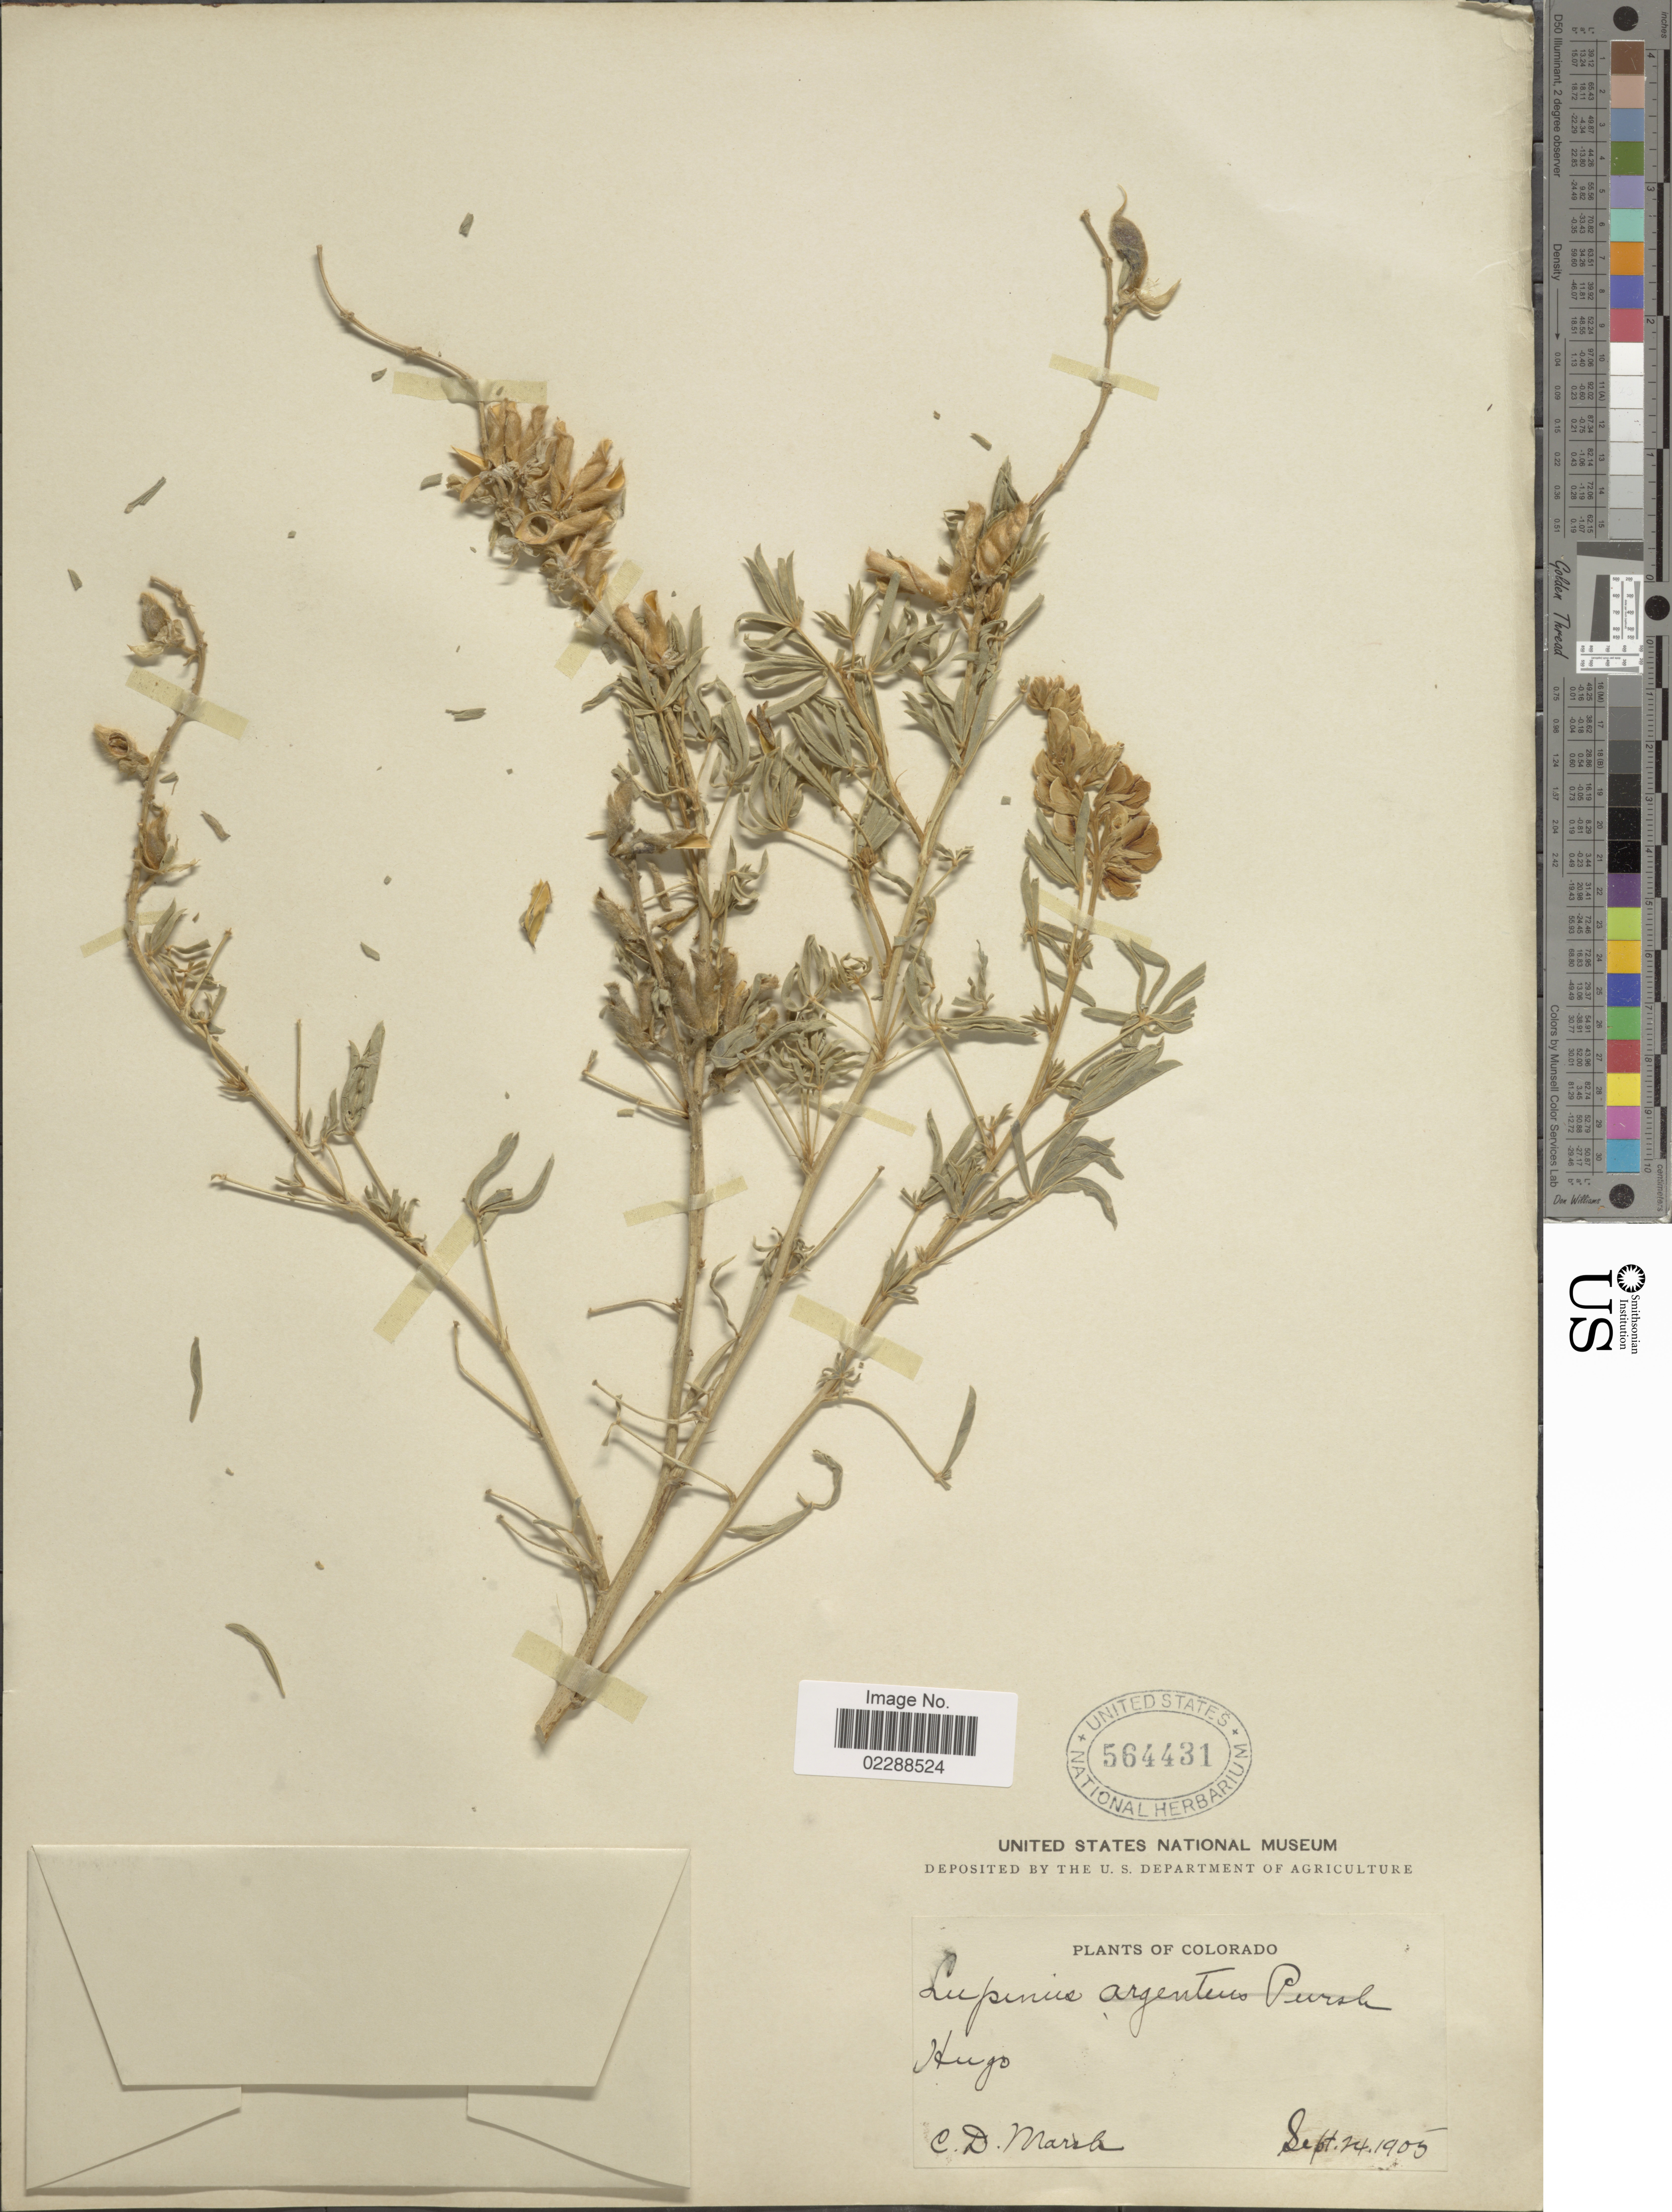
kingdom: Plantae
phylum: Tracheophyta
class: Magnoliopsida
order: Fabales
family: Fabaceae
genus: Lupinus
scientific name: Lupinus sp.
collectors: C. D. Marsh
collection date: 1905-09-14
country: United States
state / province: Colorado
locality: Hugo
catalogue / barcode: US 564431